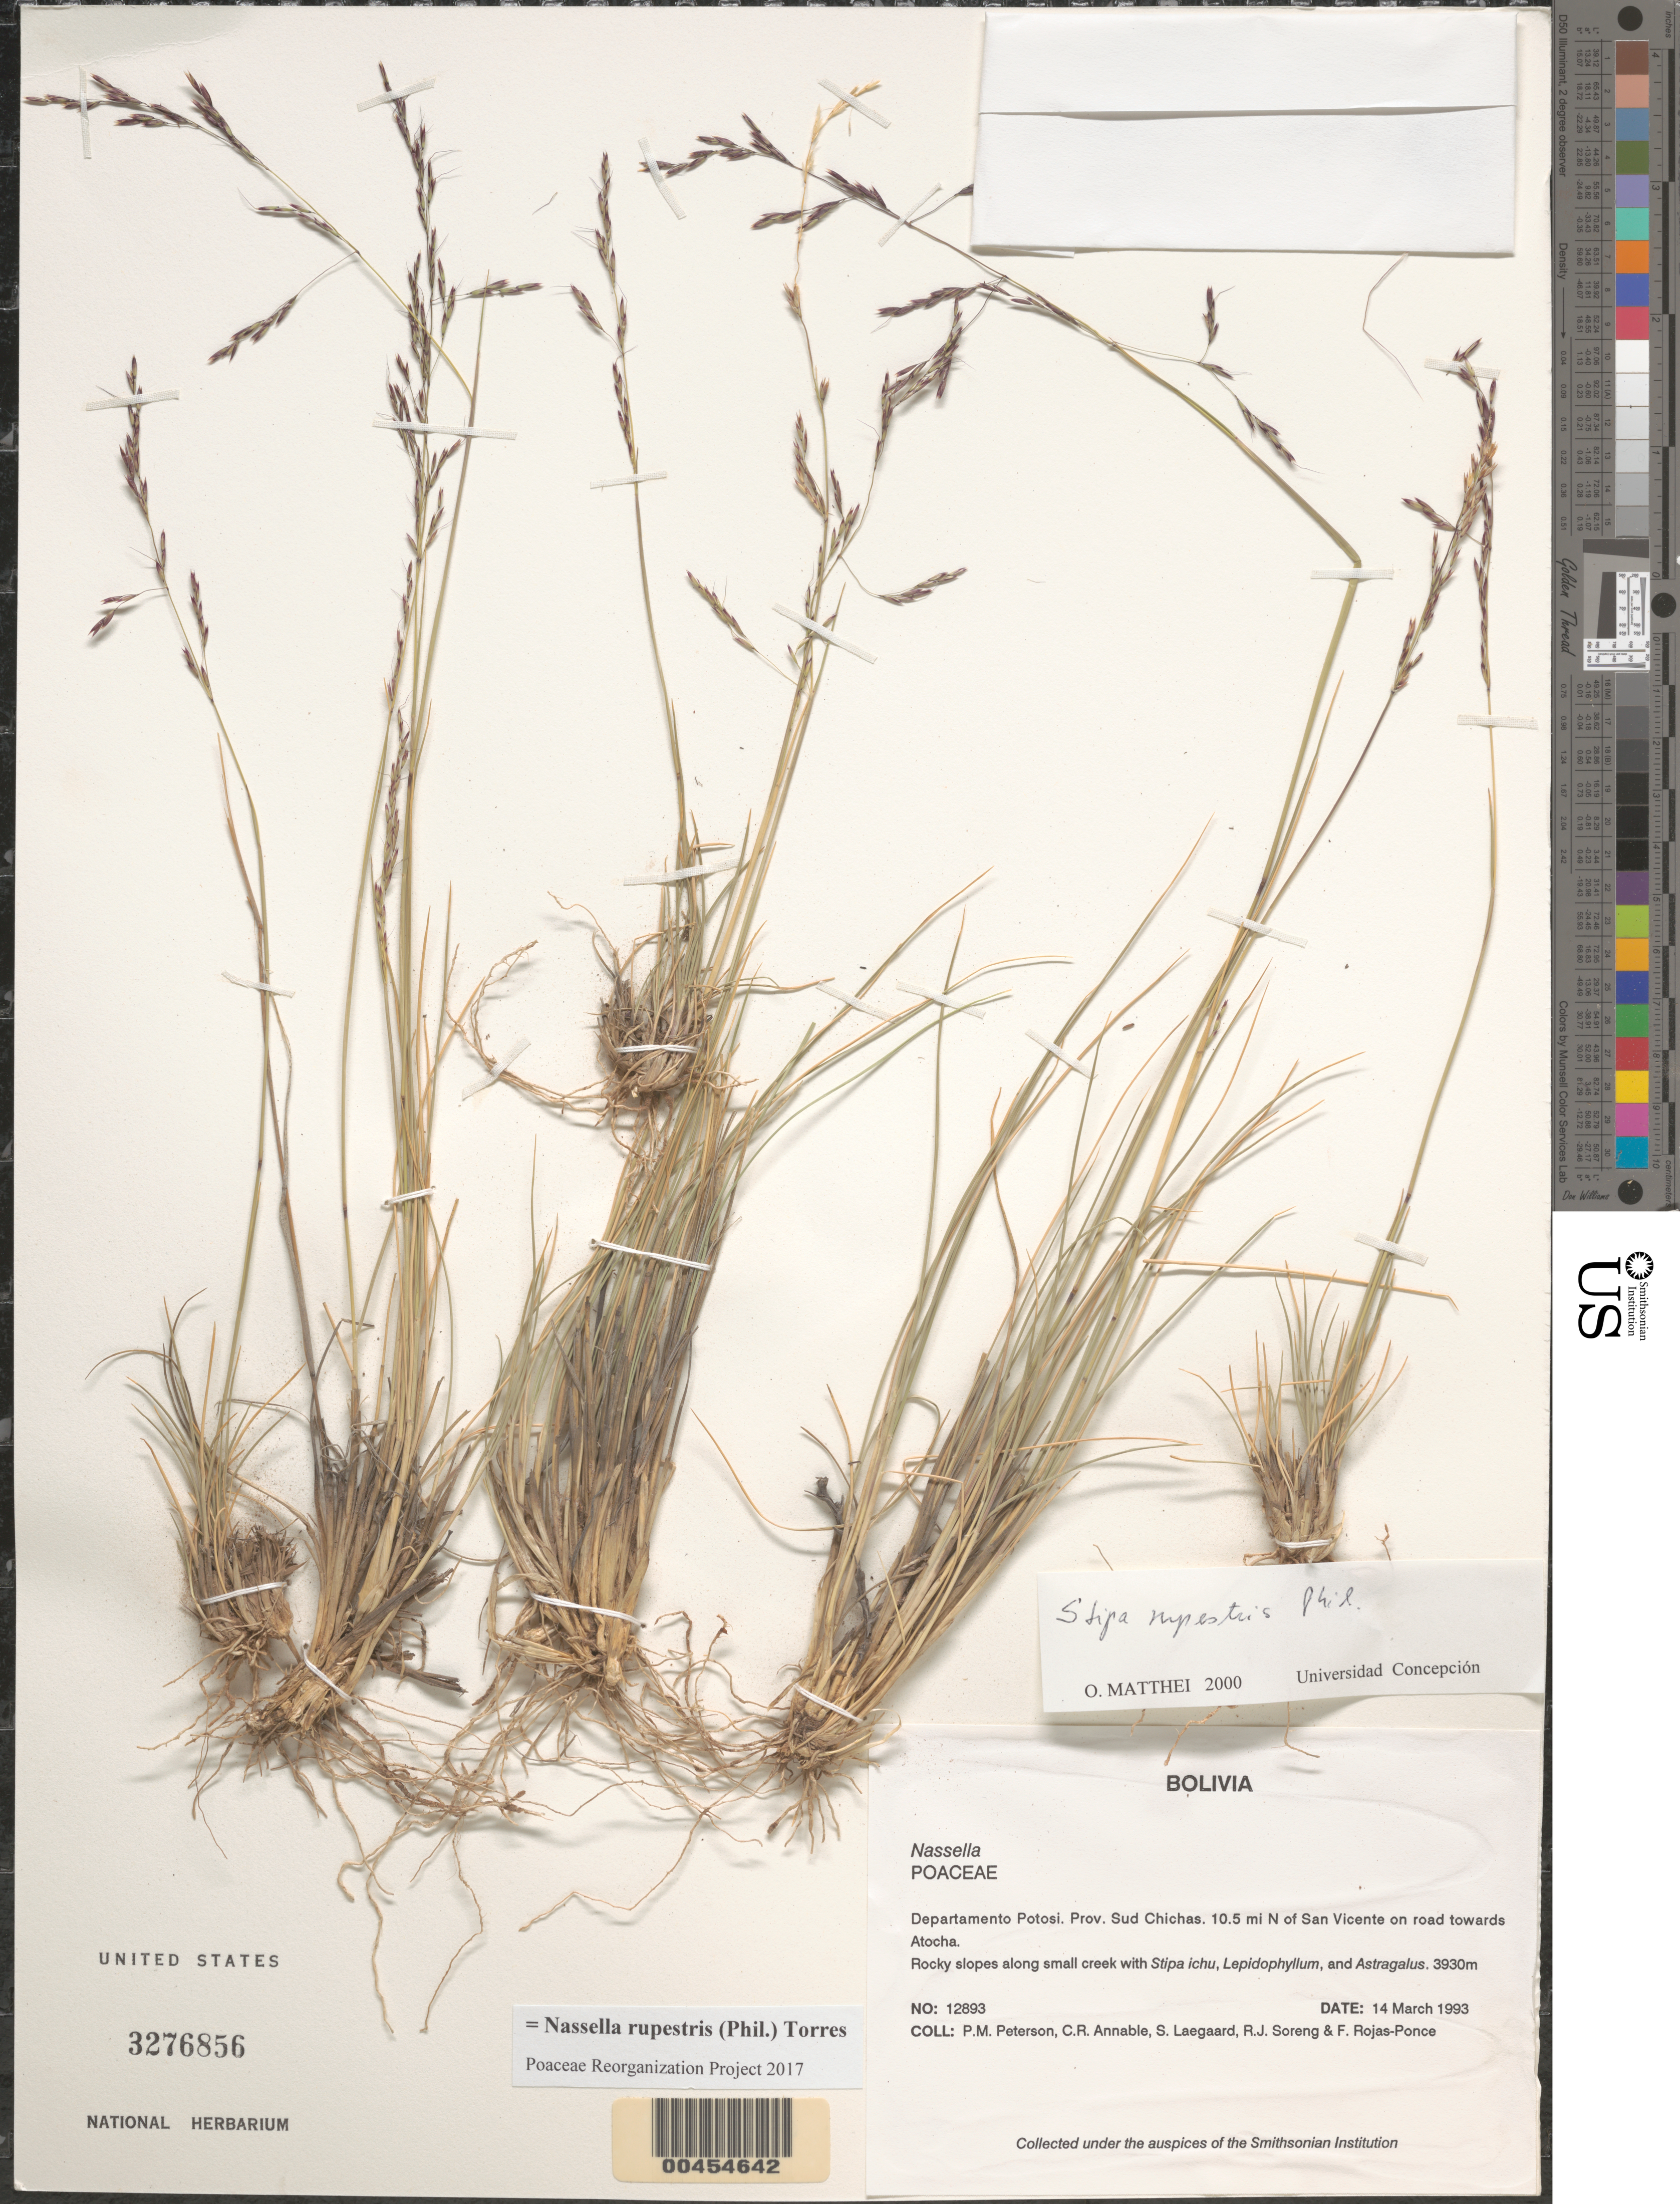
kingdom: Plantae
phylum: Tracheophyta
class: Liliopsida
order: Poales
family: Poaceae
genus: Nassella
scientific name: Nassella rupestris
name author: (Phil.) A.M. Torres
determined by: Poaceae Reorganization Project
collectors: P. M. Peterson, C. R. Annable, S. Lægaard, R. J. Soreng & F. Rojas-Ponce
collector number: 12893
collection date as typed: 14 Mar 1993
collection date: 1993-03-14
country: Bolivia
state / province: Potosí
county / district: Sud Chichas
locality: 10.5 mi N of San Vicente on road towards Atocha.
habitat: Rocky slopes along small creek with Stipa ichu, Lepidophyllum, and Astragalus.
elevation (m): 3930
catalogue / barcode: US 3276856